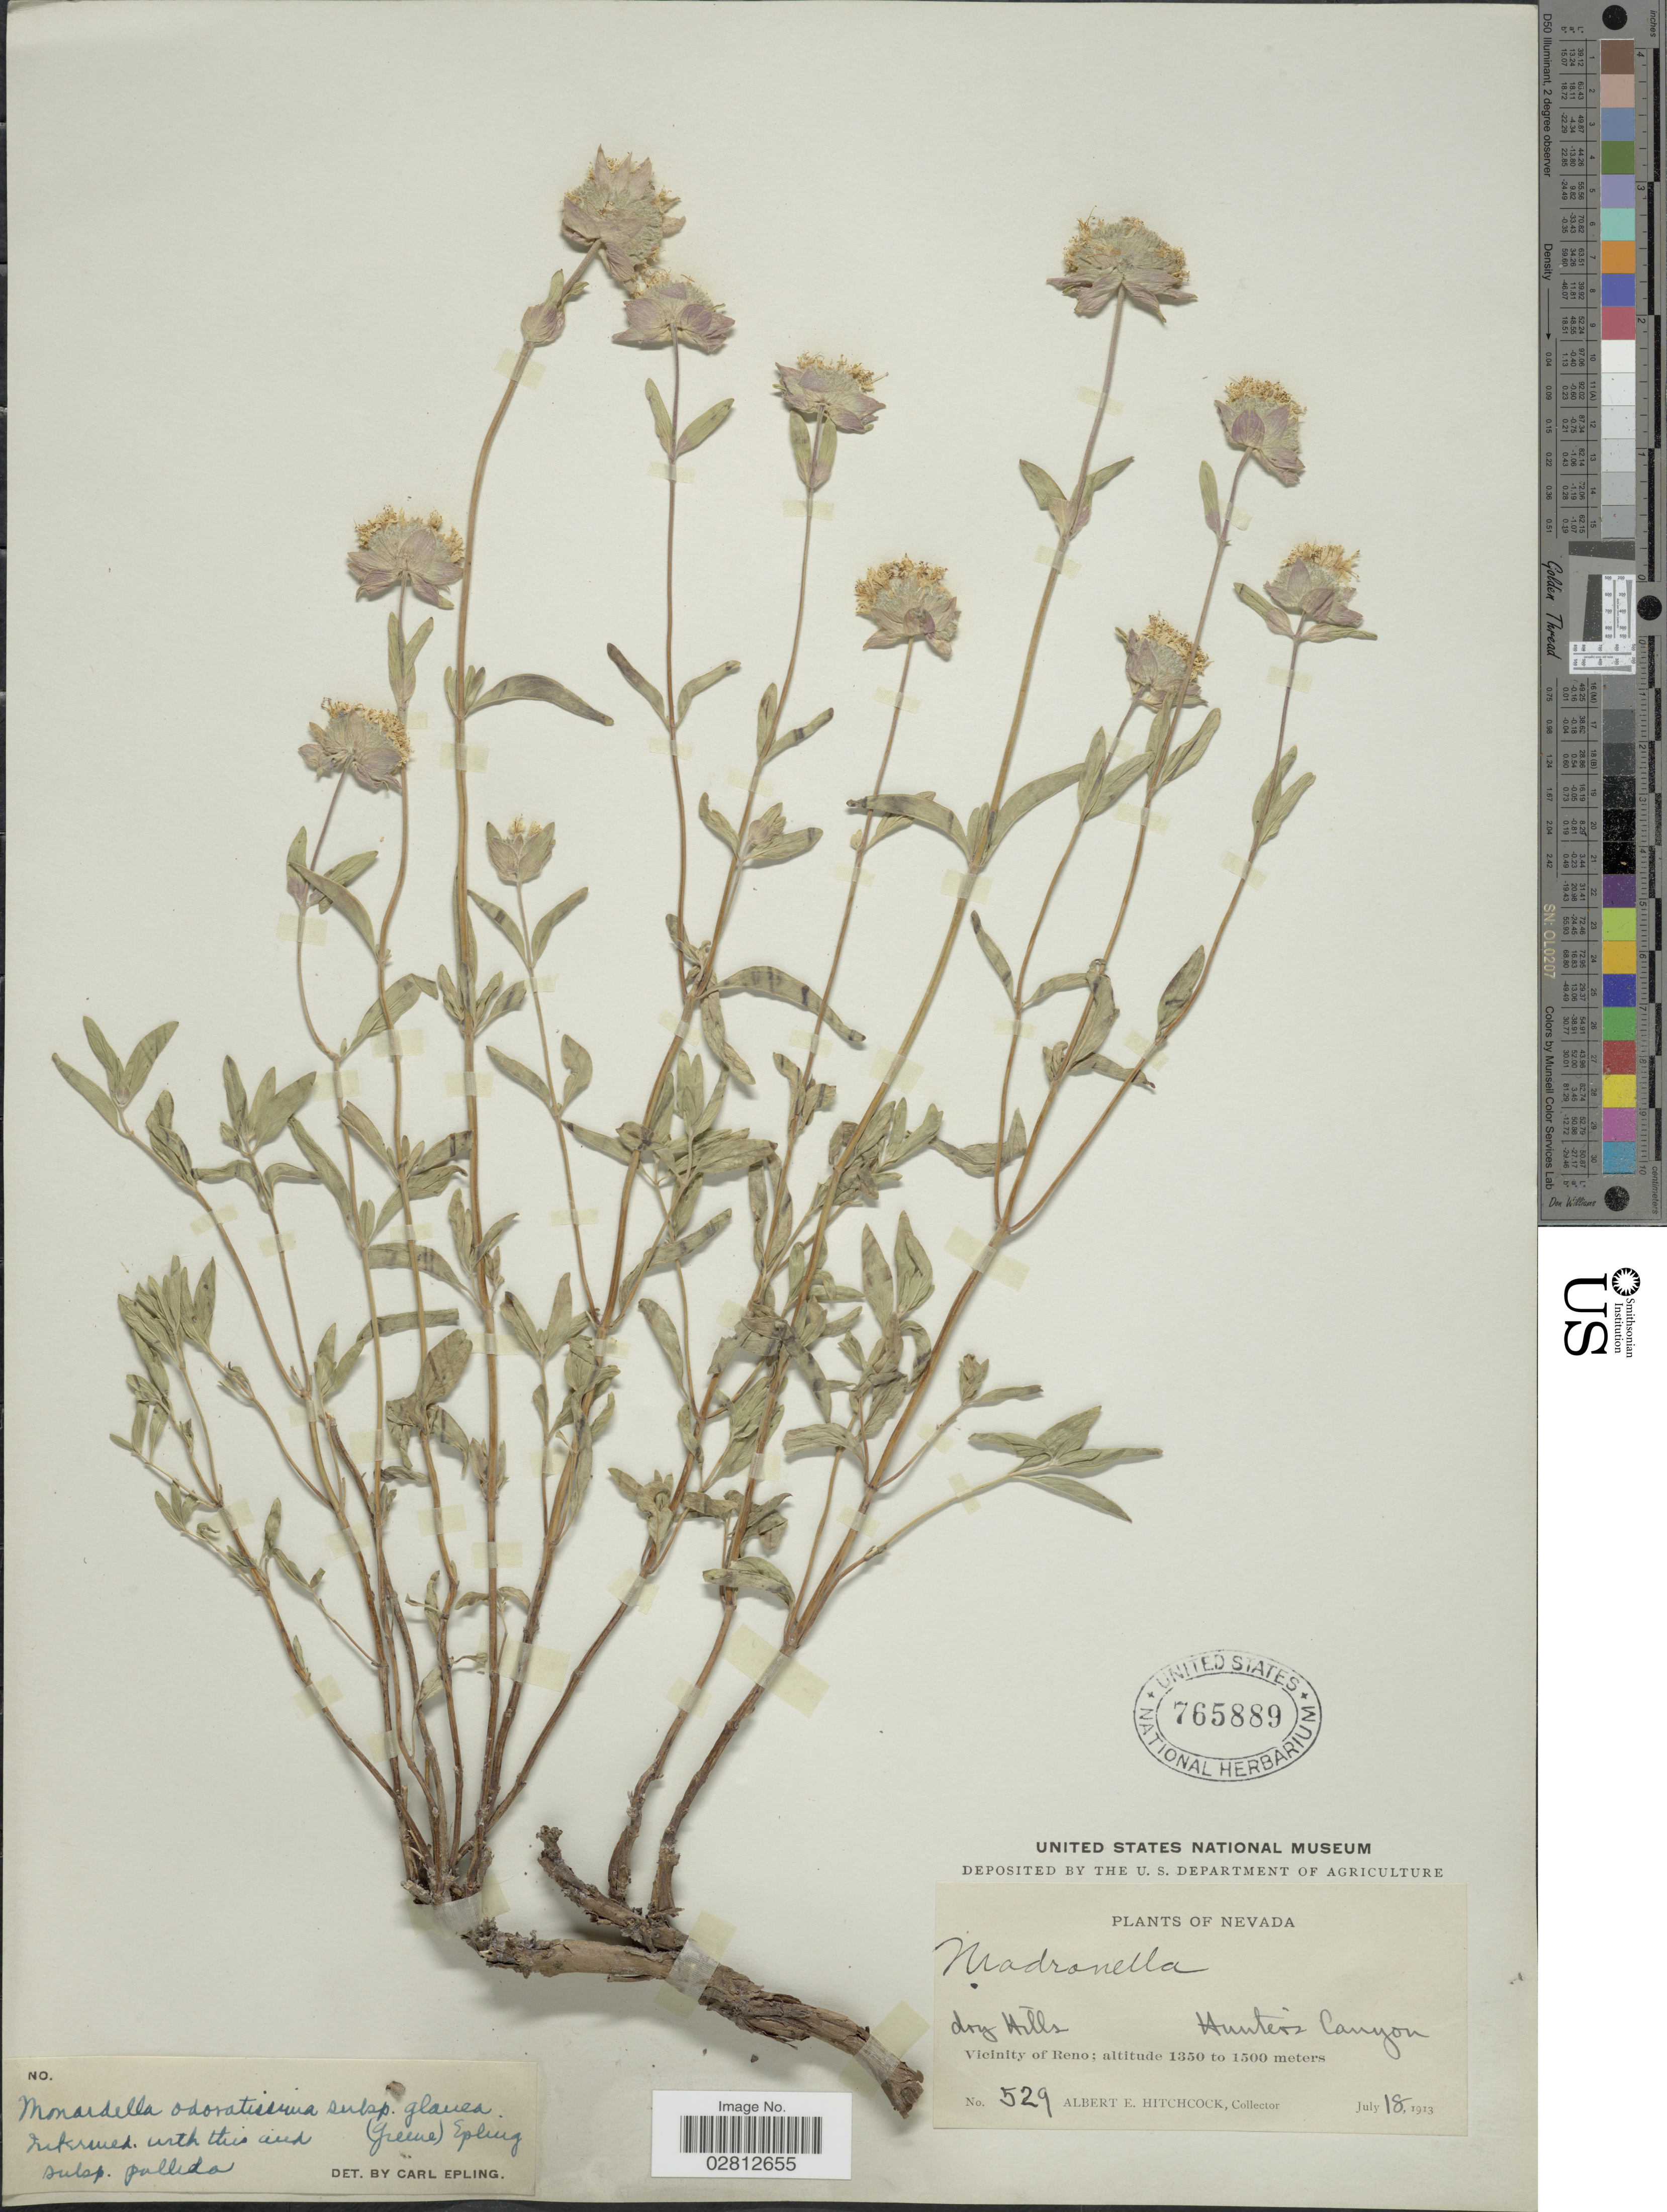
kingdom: Plantae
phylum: Tracheophyta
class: Magnoliopsida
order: Lamiales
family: Lamiaceae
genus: Monardella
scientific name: Monardella odoratissima subsp. glauca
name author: (Greene) Epling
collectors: A. Hitchcock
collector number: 529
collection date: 1913-07-18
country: United States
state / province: Nevada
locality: Hunter's Canyon, Vicinity of Reno.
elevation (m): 1350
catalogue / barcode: US 765889